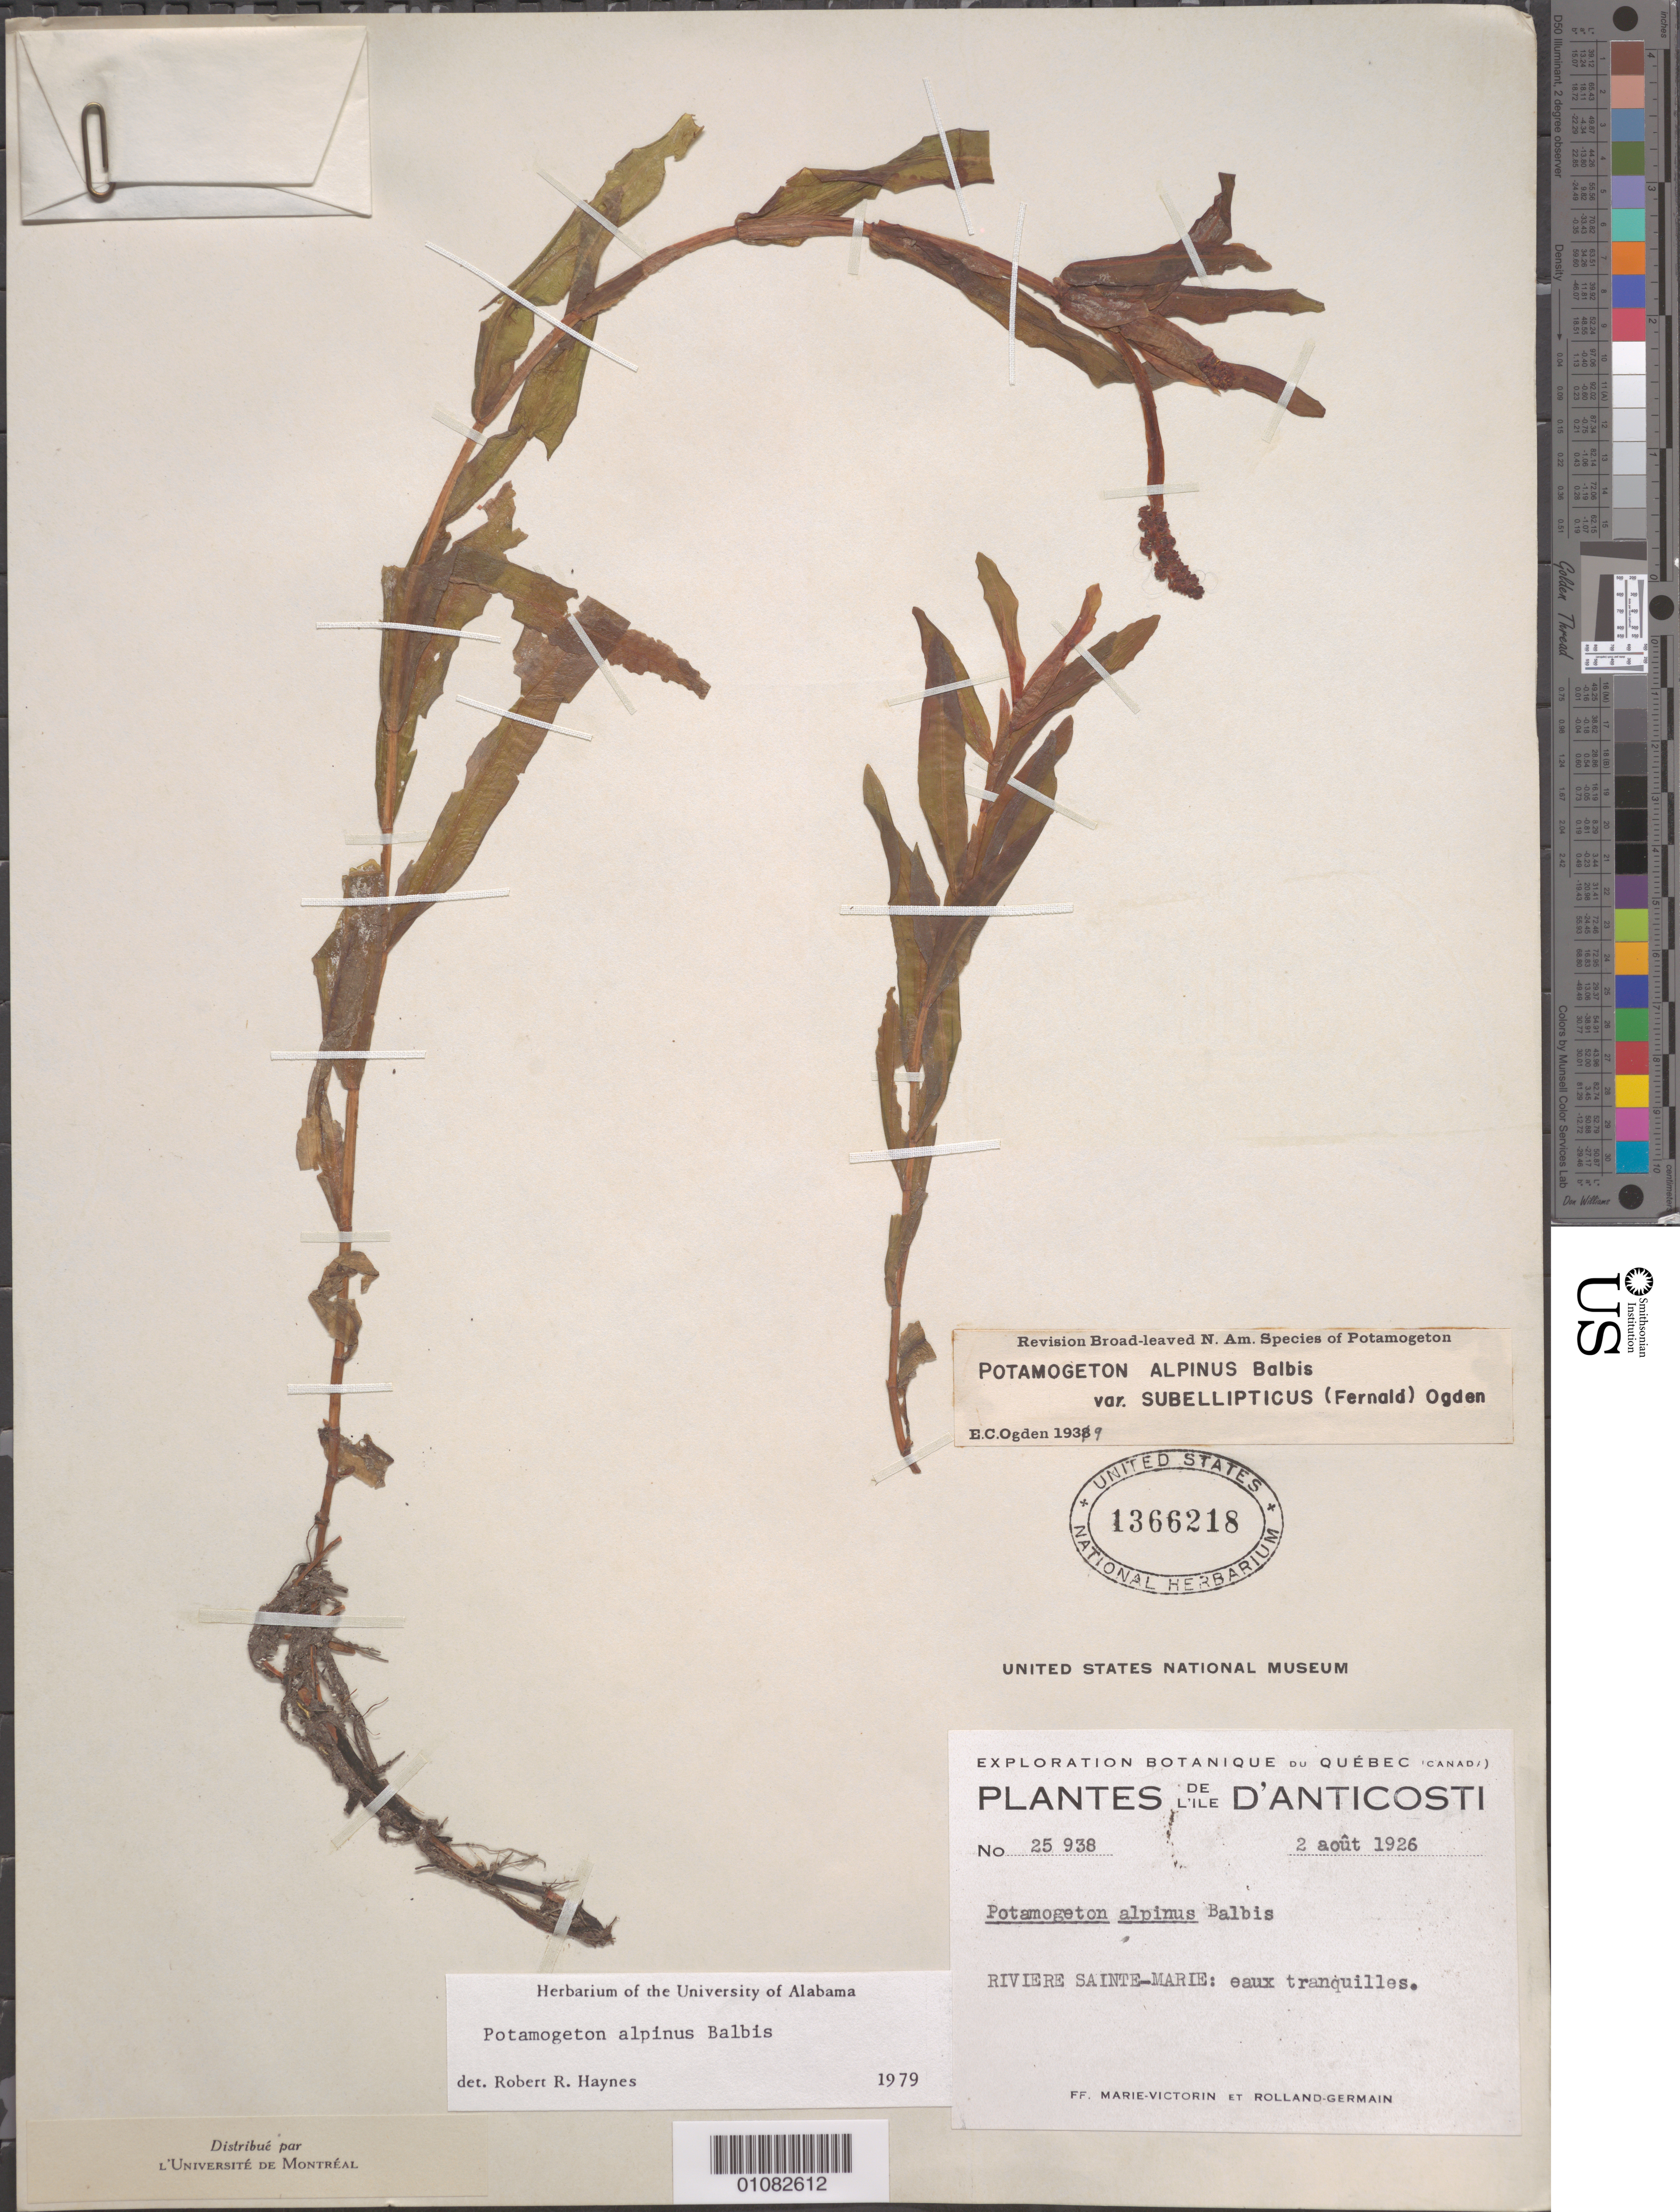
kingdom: Plantae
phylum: Tracheophyta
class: Liliopsida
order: Alismatales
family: Potamogetonaceae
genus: Potamogeton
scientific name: Potamogeton alpinus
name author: Balb.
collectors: Fr. Marie-Victorin & Rolland-Germain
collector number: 25938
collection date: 1926-08-02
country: Canada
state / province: Quebec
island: Anticosti Island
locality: Saint Marie River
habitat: Calm waters.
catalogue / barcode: US 1366218